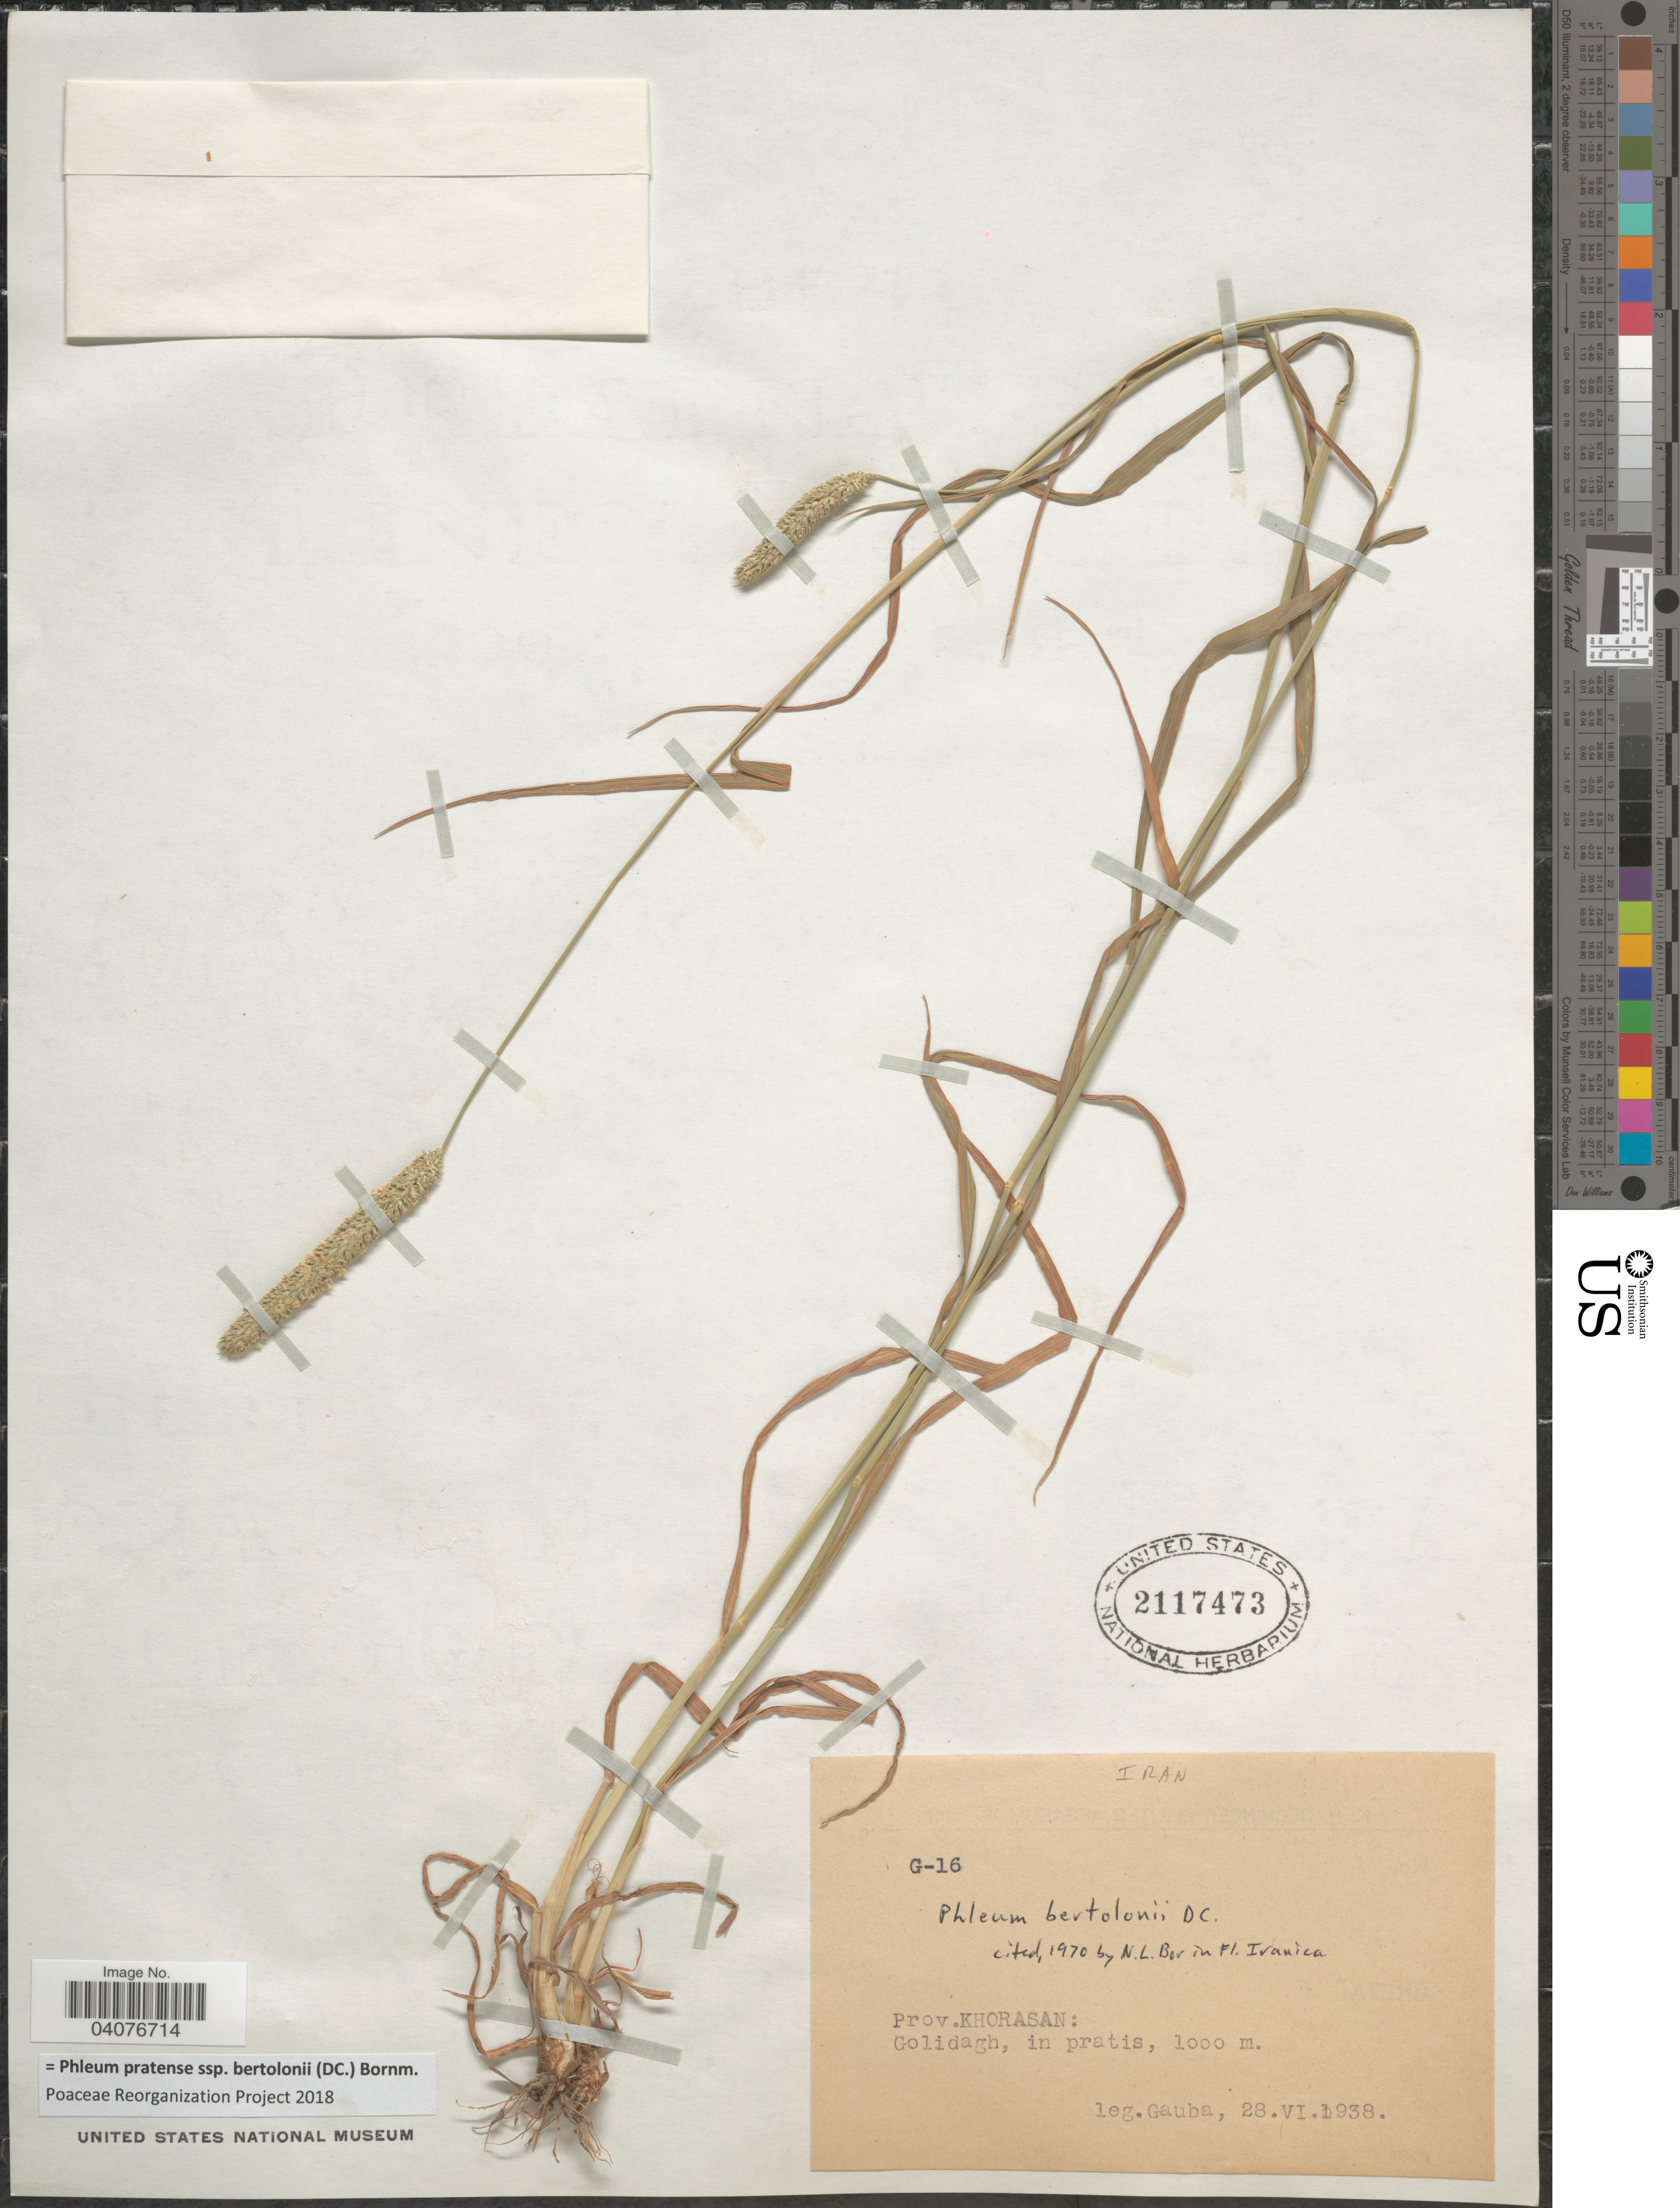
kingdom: Plantae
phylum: Tracheophyta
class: Liliopsida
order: Poales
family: Poaceae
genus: Phleum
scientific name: Phleum pratense subsp. bertolonii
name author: (DC.) Bornm.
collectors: E. Gauba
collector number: G-16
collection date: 1938-06-28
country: Iran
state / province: Khorasan [obsolete]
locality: Golidagh, in pratis.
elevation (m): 1000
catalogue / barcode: US 2117473